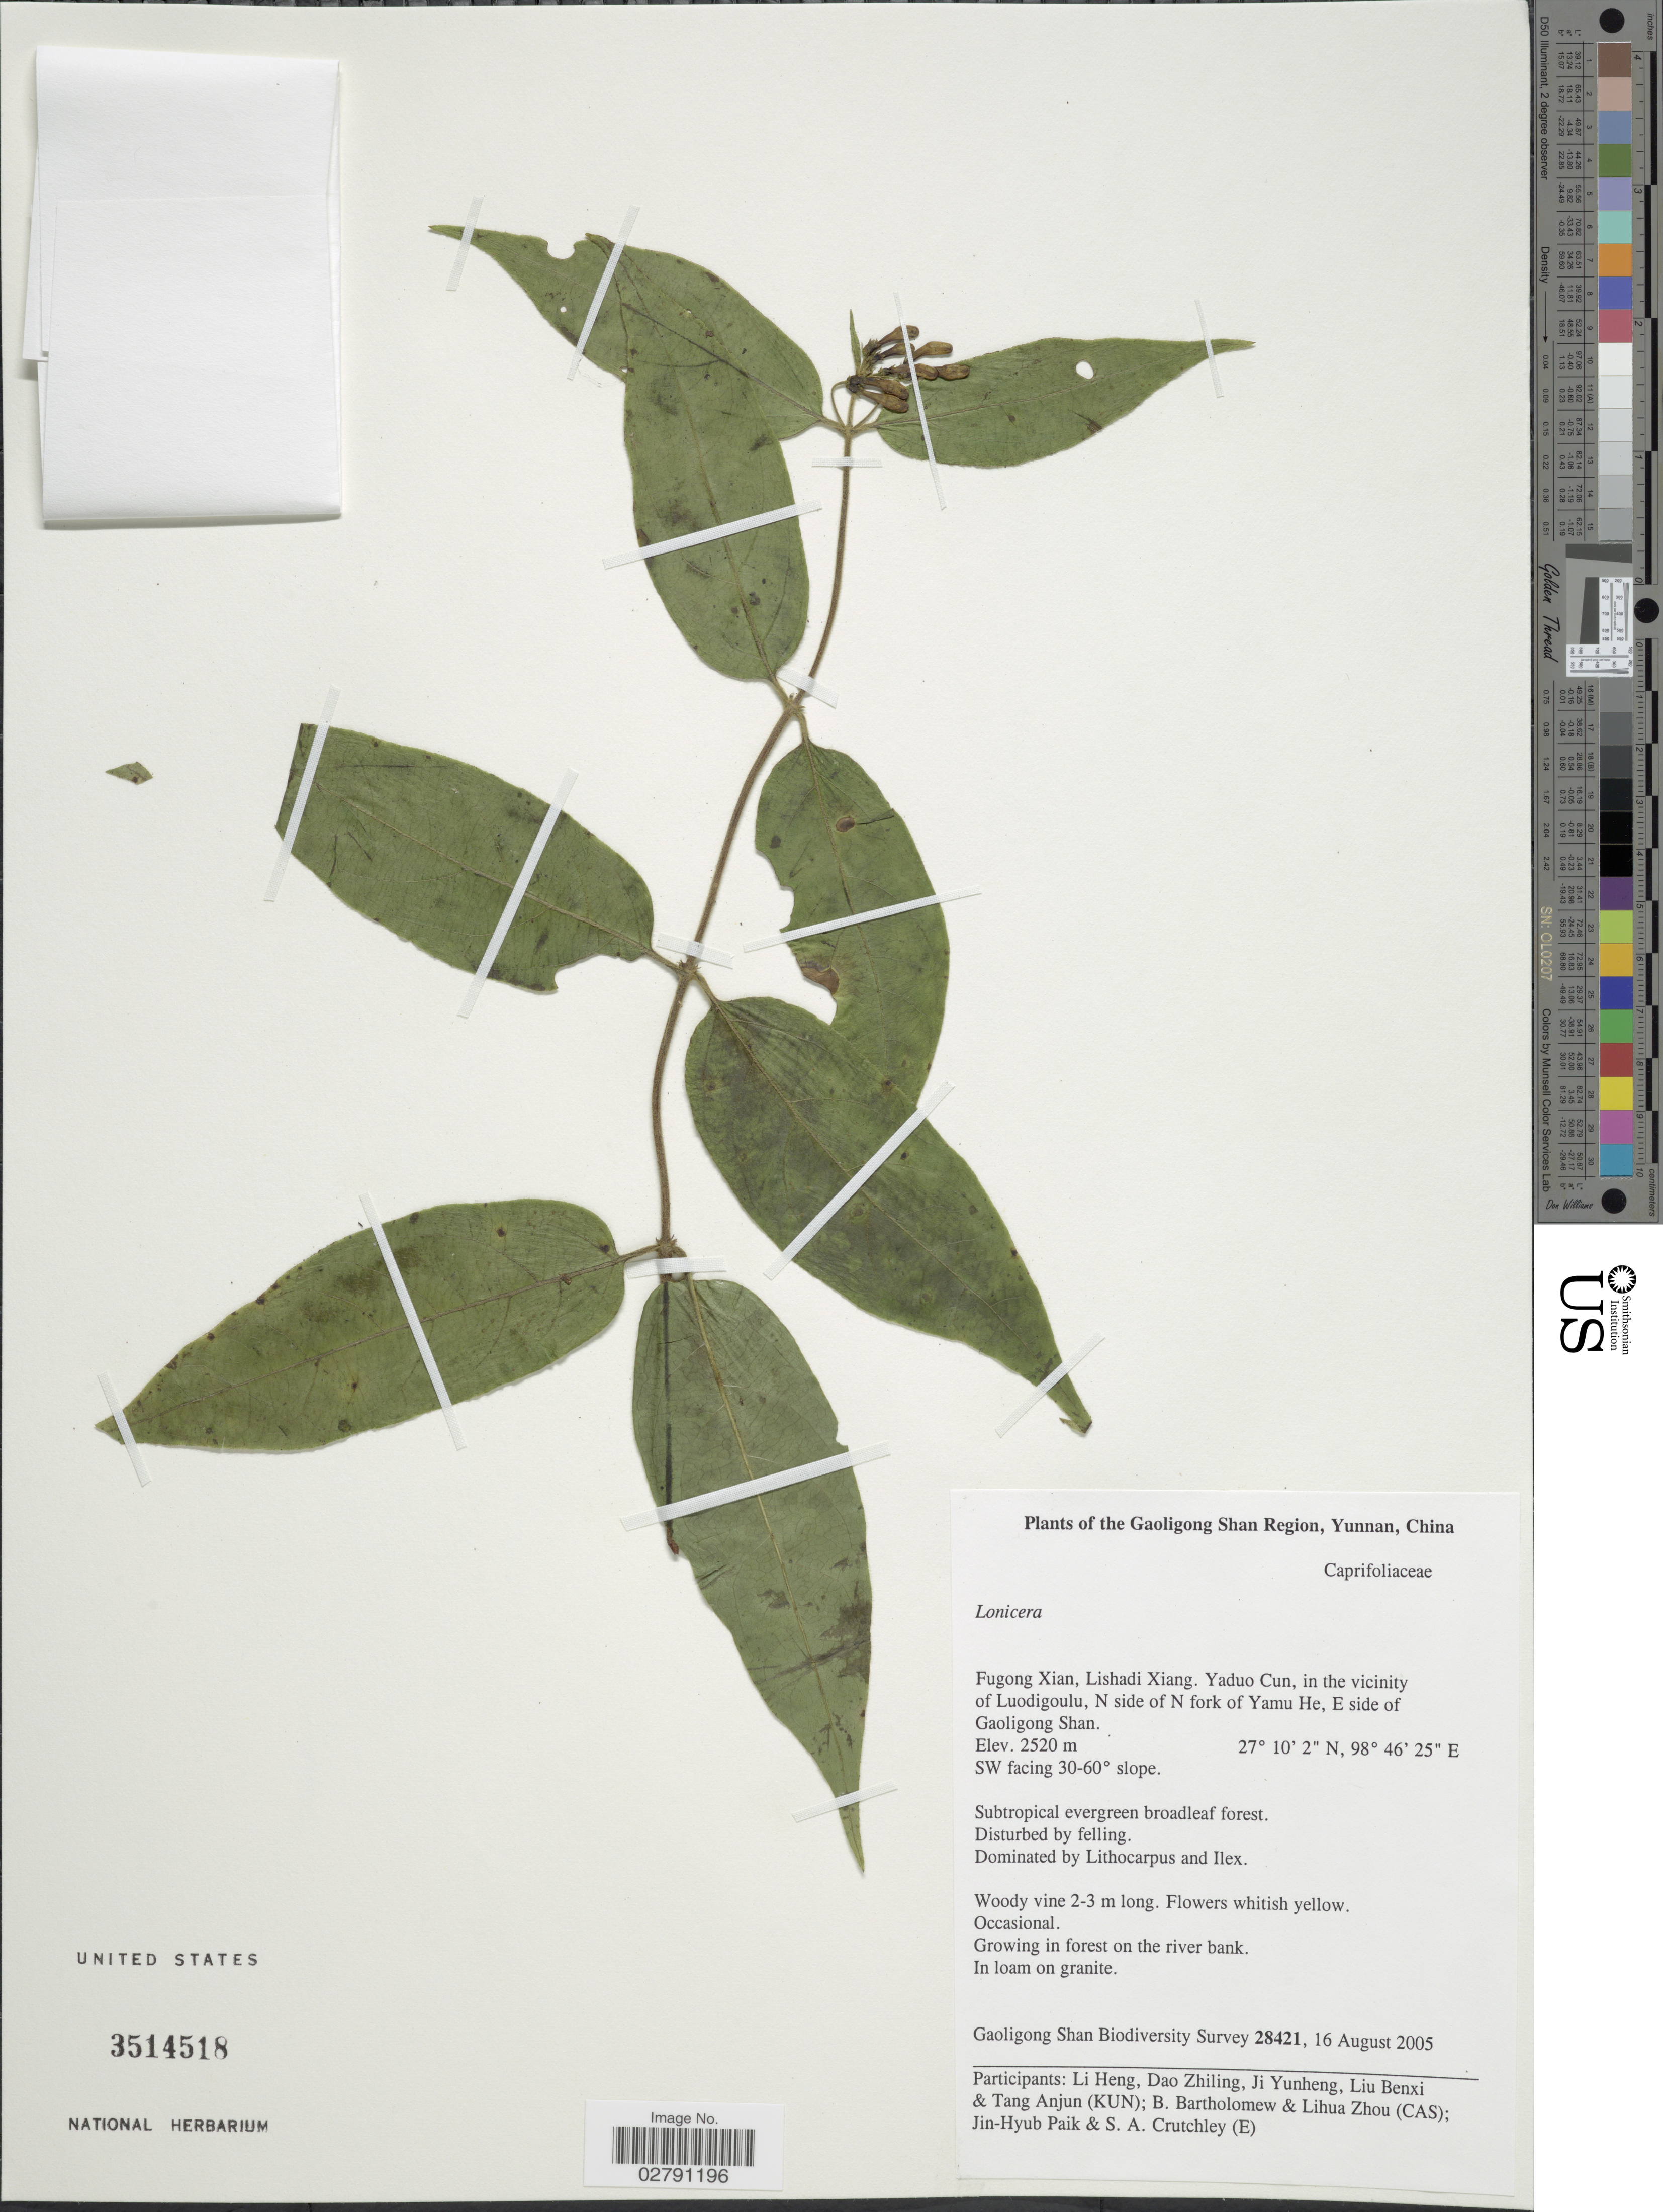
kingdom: Plantae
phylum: Tracheophyta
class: Magnoliopsida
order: Dipsacales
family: Caprifoliaceae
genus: Lonicera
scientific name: Lonicera sp.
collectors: Gaoligong Shan Biodiversity Survey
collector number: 28421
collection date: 2005-08-16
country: China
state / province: Yunnan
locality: The Gaoligong Shan Region. Fugong Xian, Lishadi Xiang. Yaduo Cun, in the vicinity of Luodigoulu, N side of N fork of Yamu He, E side of Gaoligong Shan.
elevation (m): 2520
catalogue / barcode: US 3514518